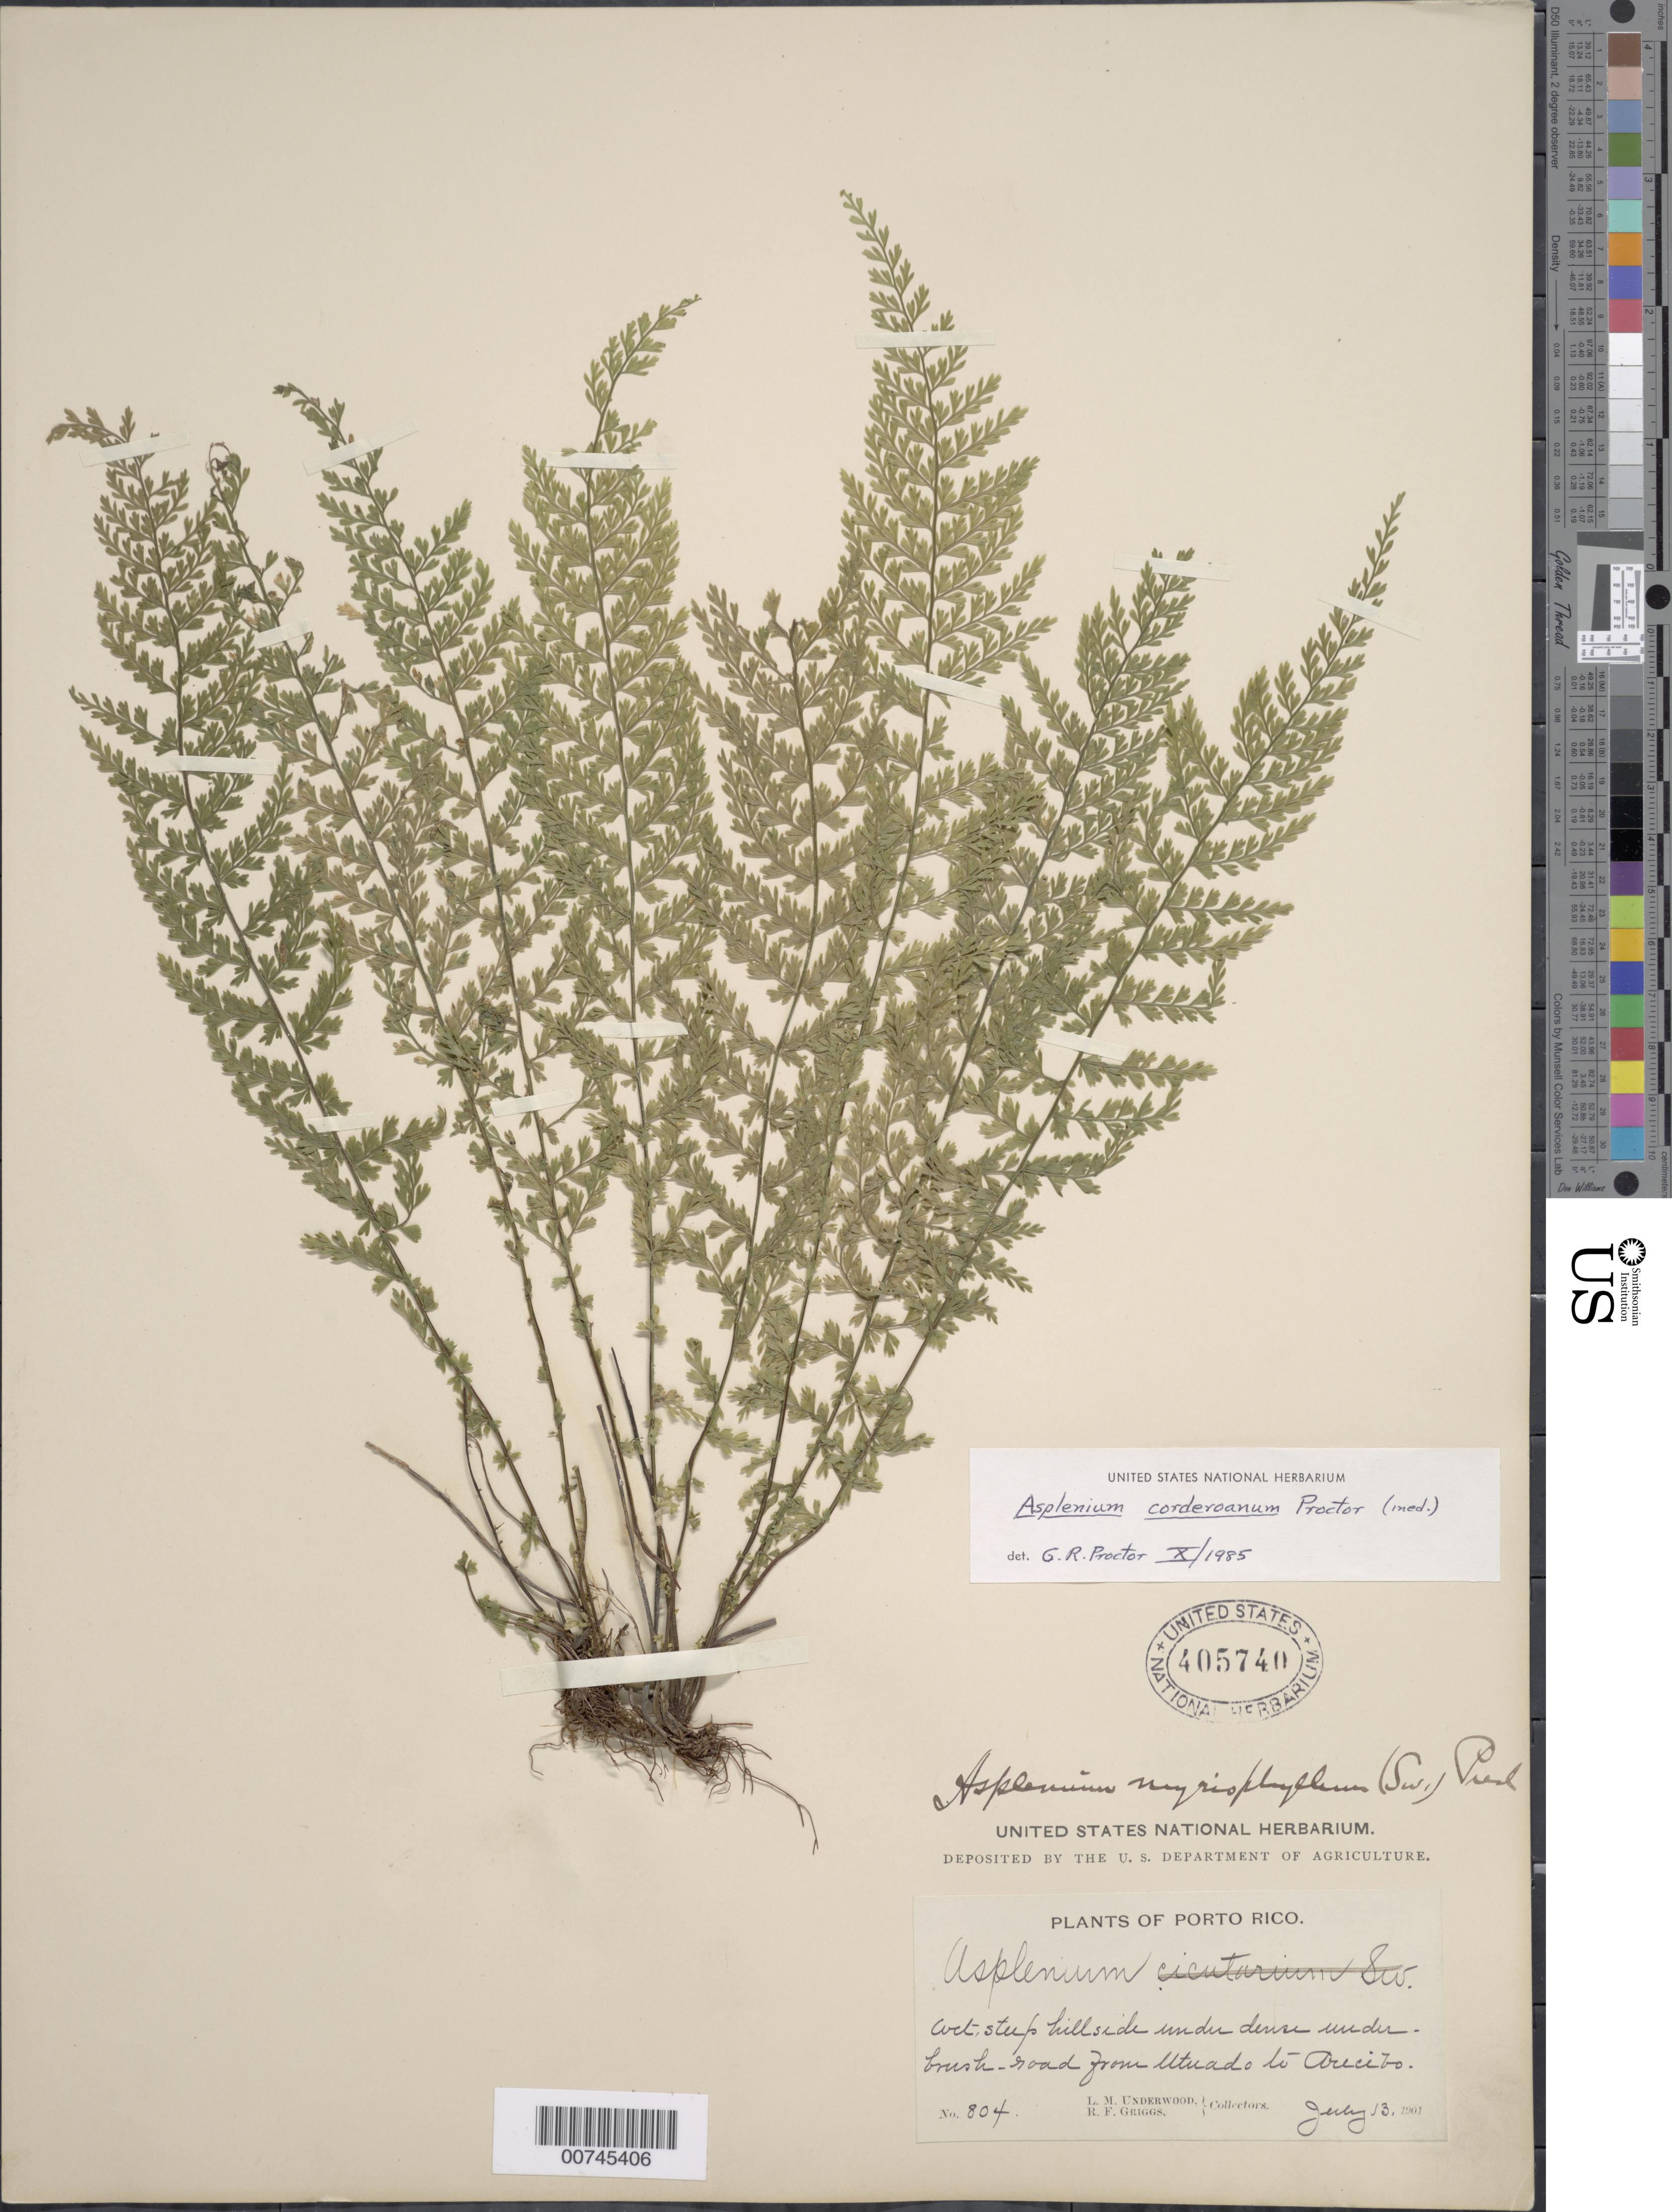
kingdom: Plantae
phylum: Tracheophyta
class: Polypodiopsida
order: Polypodiales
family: Aspleniaceae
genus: Asplenium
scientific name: Asplenium corderoanum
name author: Proctor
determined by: Proctor, G. R.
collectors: L. M. Underwood & R. F. Griggs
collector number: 804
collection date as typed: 13 Jul 1901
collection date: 1901-07-13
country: Puerto Rico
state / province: Arecibo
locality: Road from Utuado to Arecibo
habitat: Wet steep hillside under dense under bush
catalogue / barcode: US 405740